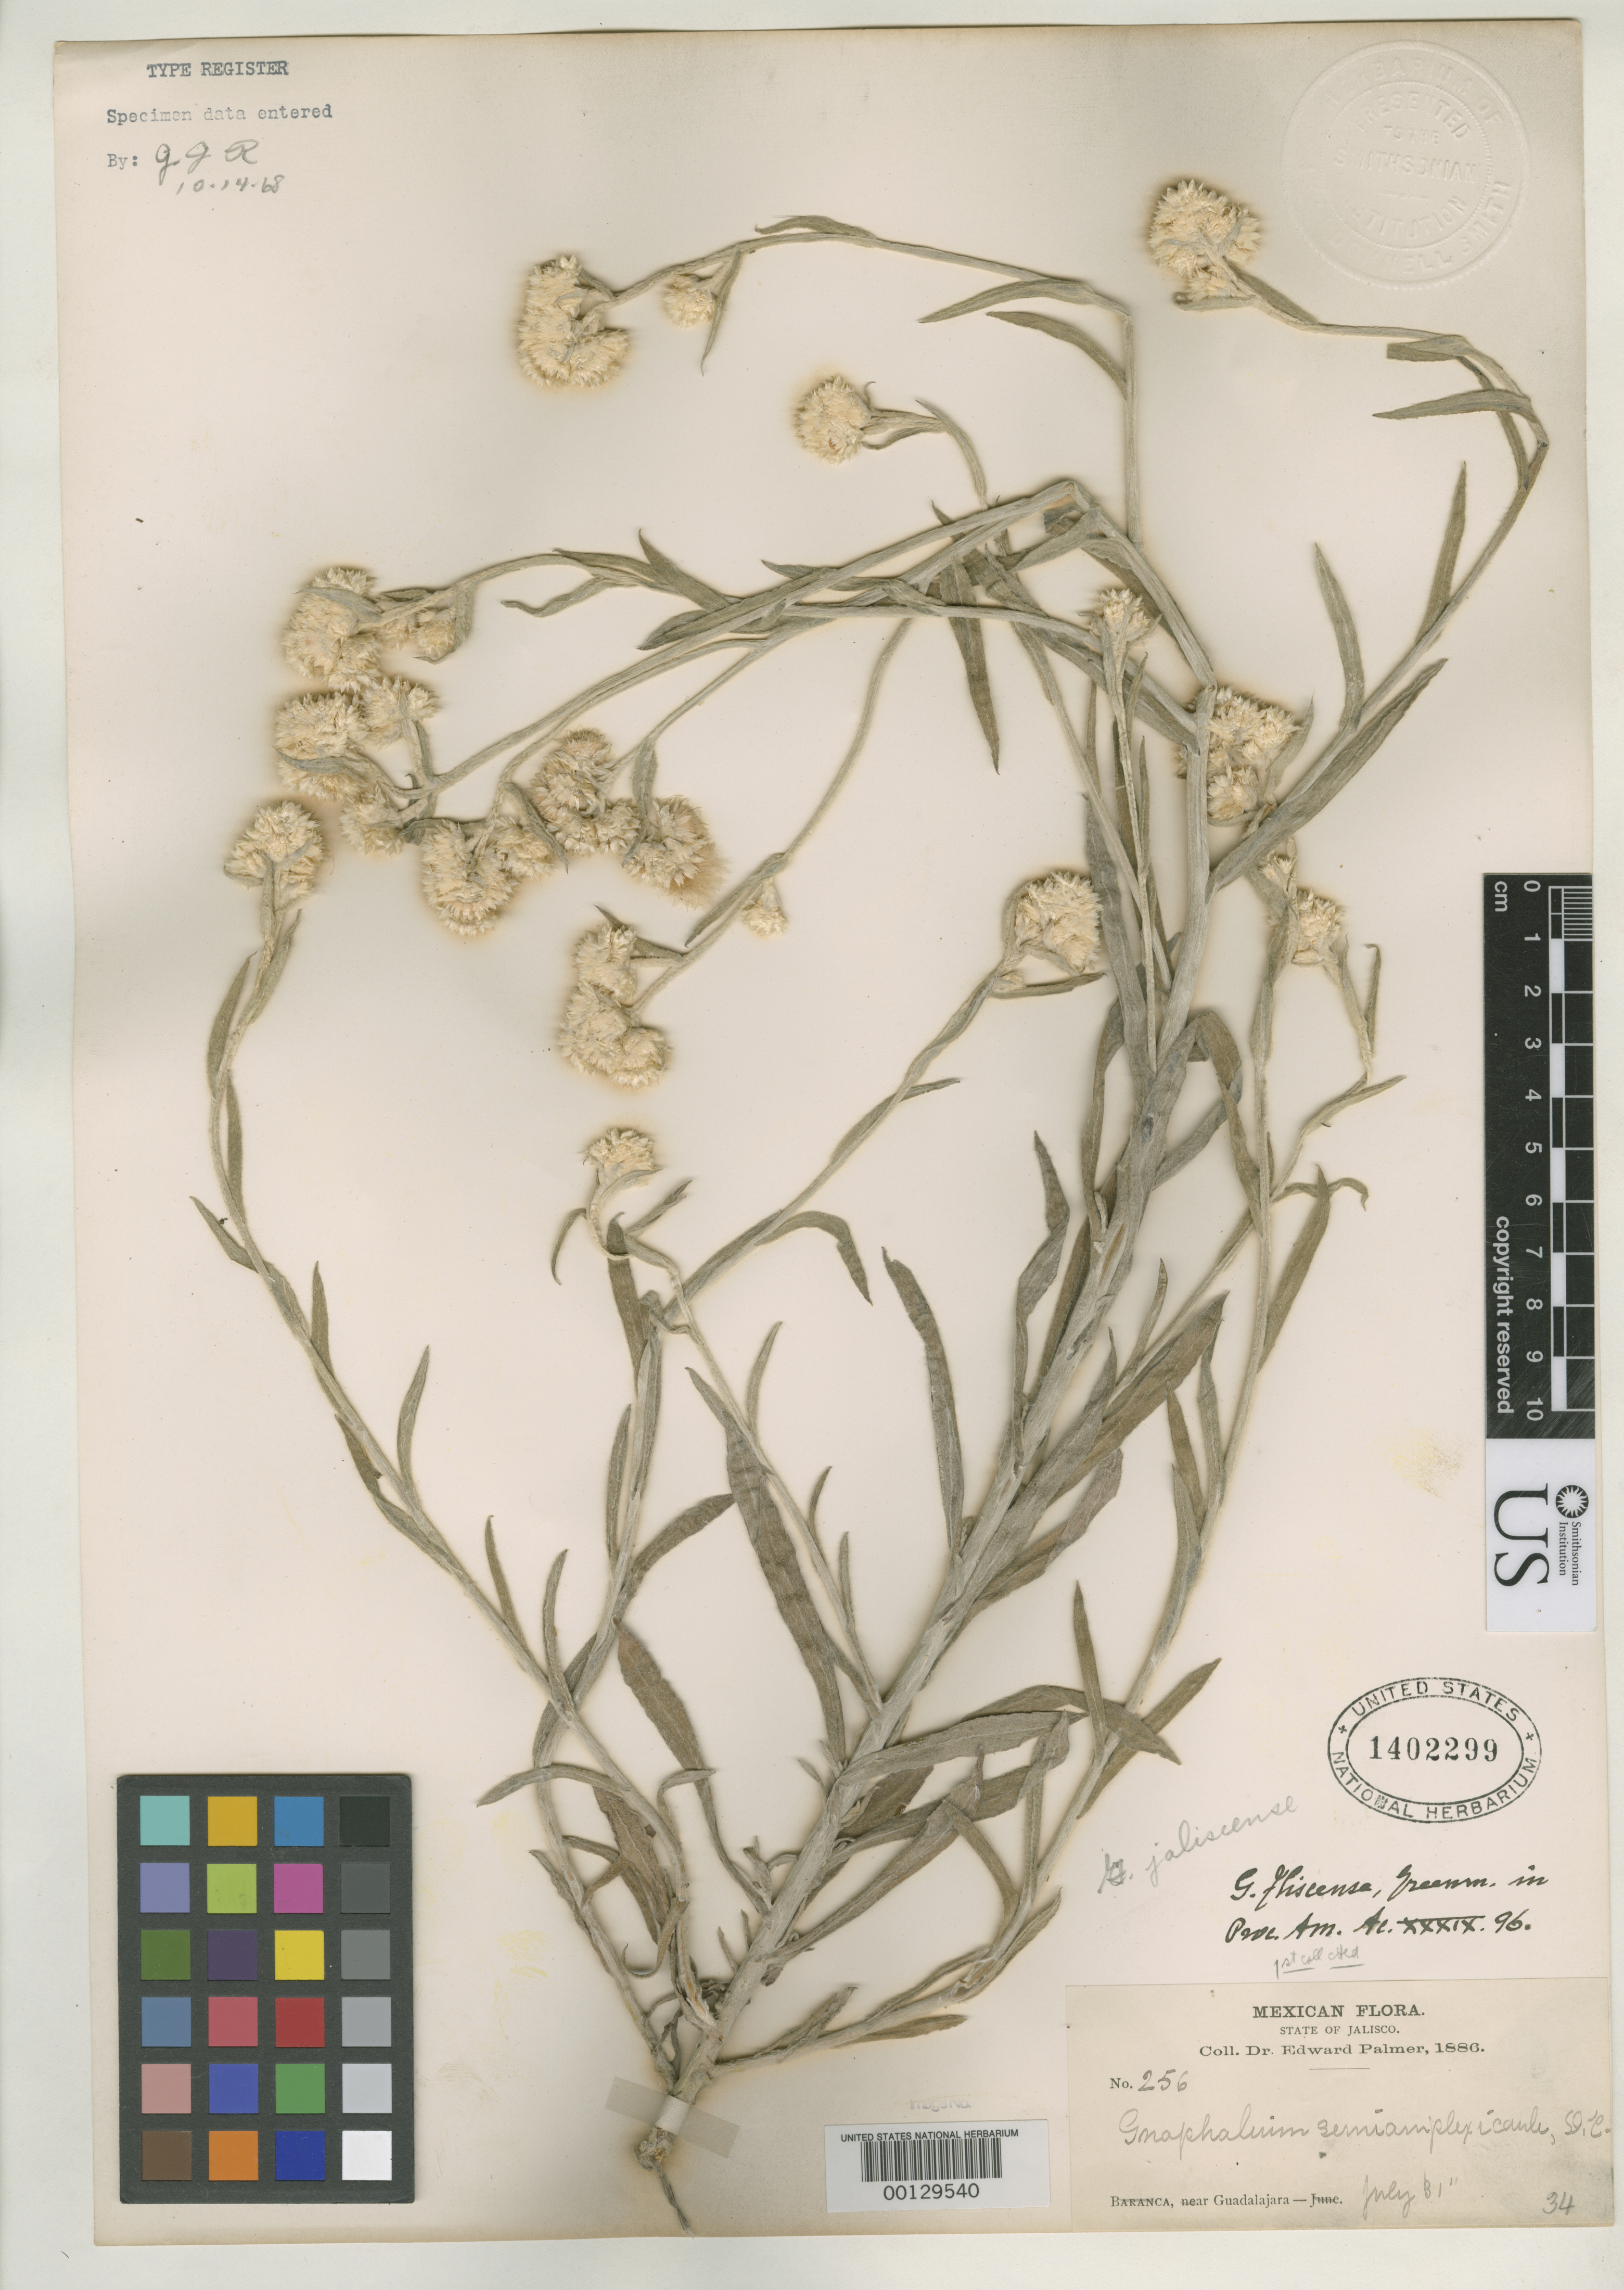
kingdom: Plantae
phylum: Tracheophyta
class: Magnoliopsida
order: Asterales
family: Asteraceae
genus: Gnaphalium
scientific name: Gnaphalium jaliscense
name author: Greenm.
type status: Isosyntype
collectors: E. Palmer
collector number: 256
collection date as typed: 31 Jul 1886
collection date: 1886-07-31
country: Mexico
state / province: Jalisco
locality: Guadalajara.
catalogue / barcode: US 1402299